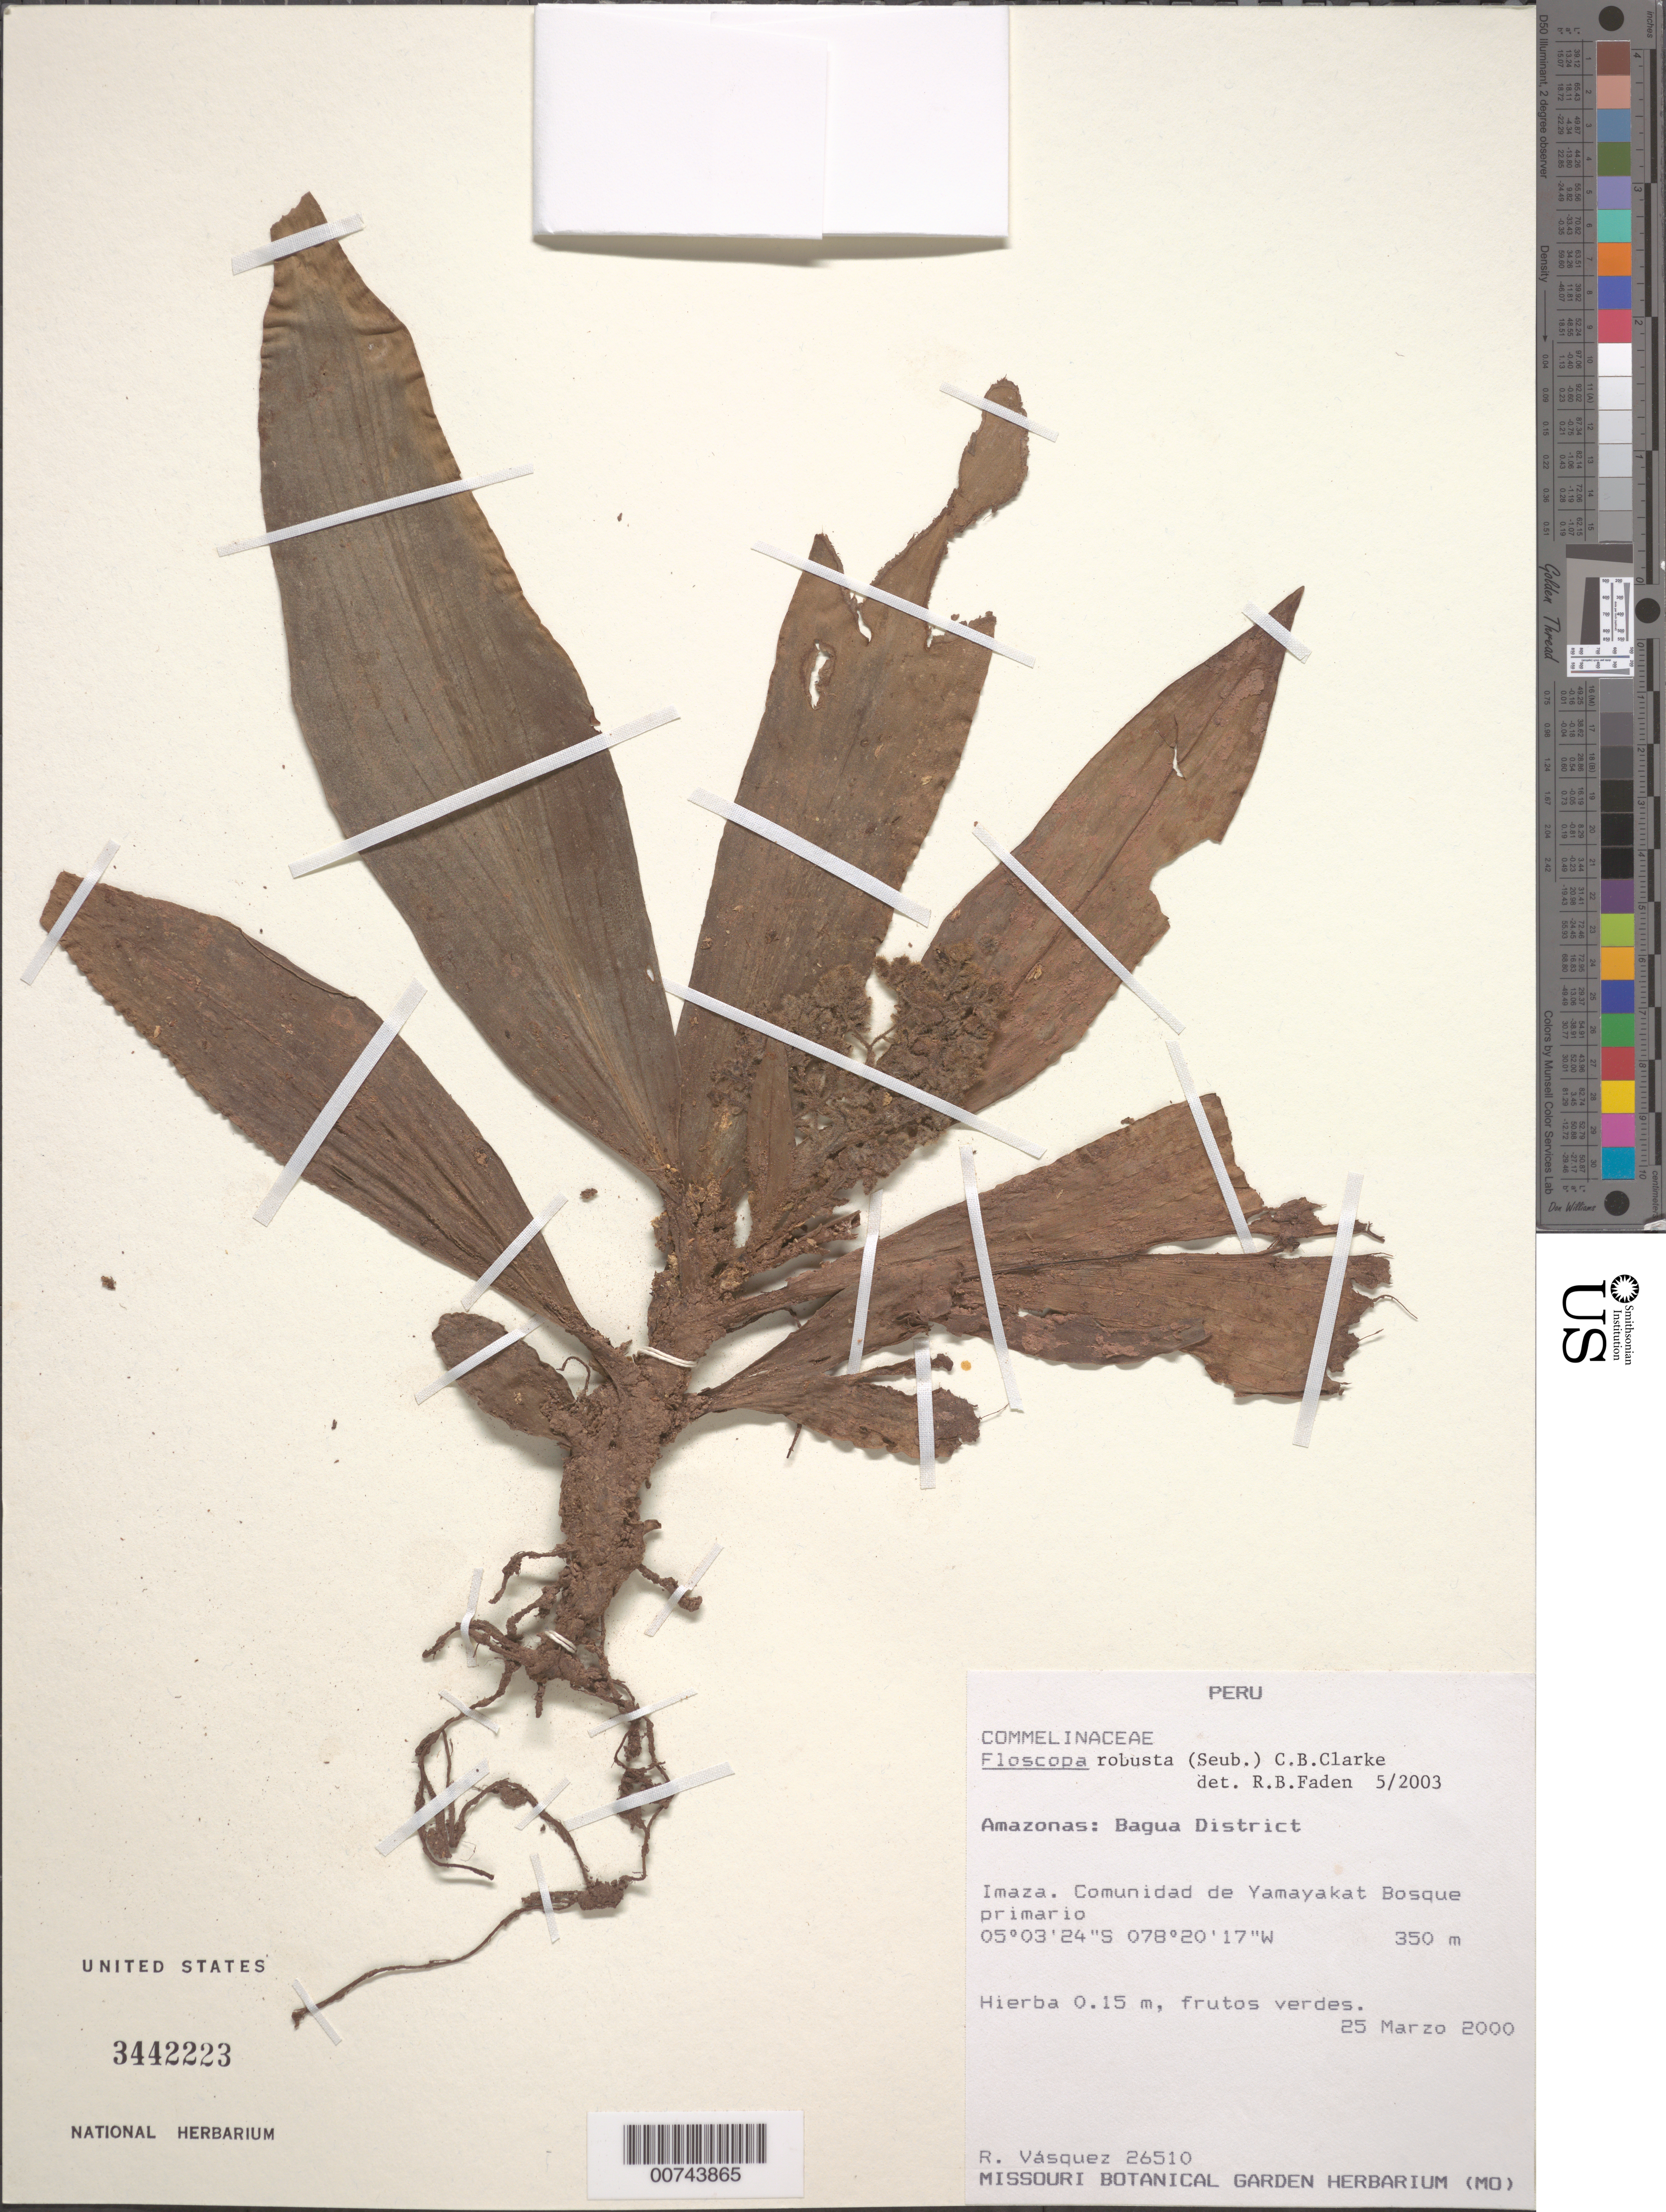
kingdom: Plantae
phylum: Tracheophyta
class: Liliopsida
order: Commelinales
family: Commelinaceae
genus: Floscopa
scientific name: Floscopa robusta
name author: (Seub.) C.B. Clarke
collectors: R. Vásquez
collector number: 26510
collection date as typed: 25 Mar 2000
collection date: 2000-03-25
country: Peru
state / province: Amazonas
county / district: Bagua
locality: Imaza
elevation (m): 350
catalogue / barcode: US 3442223